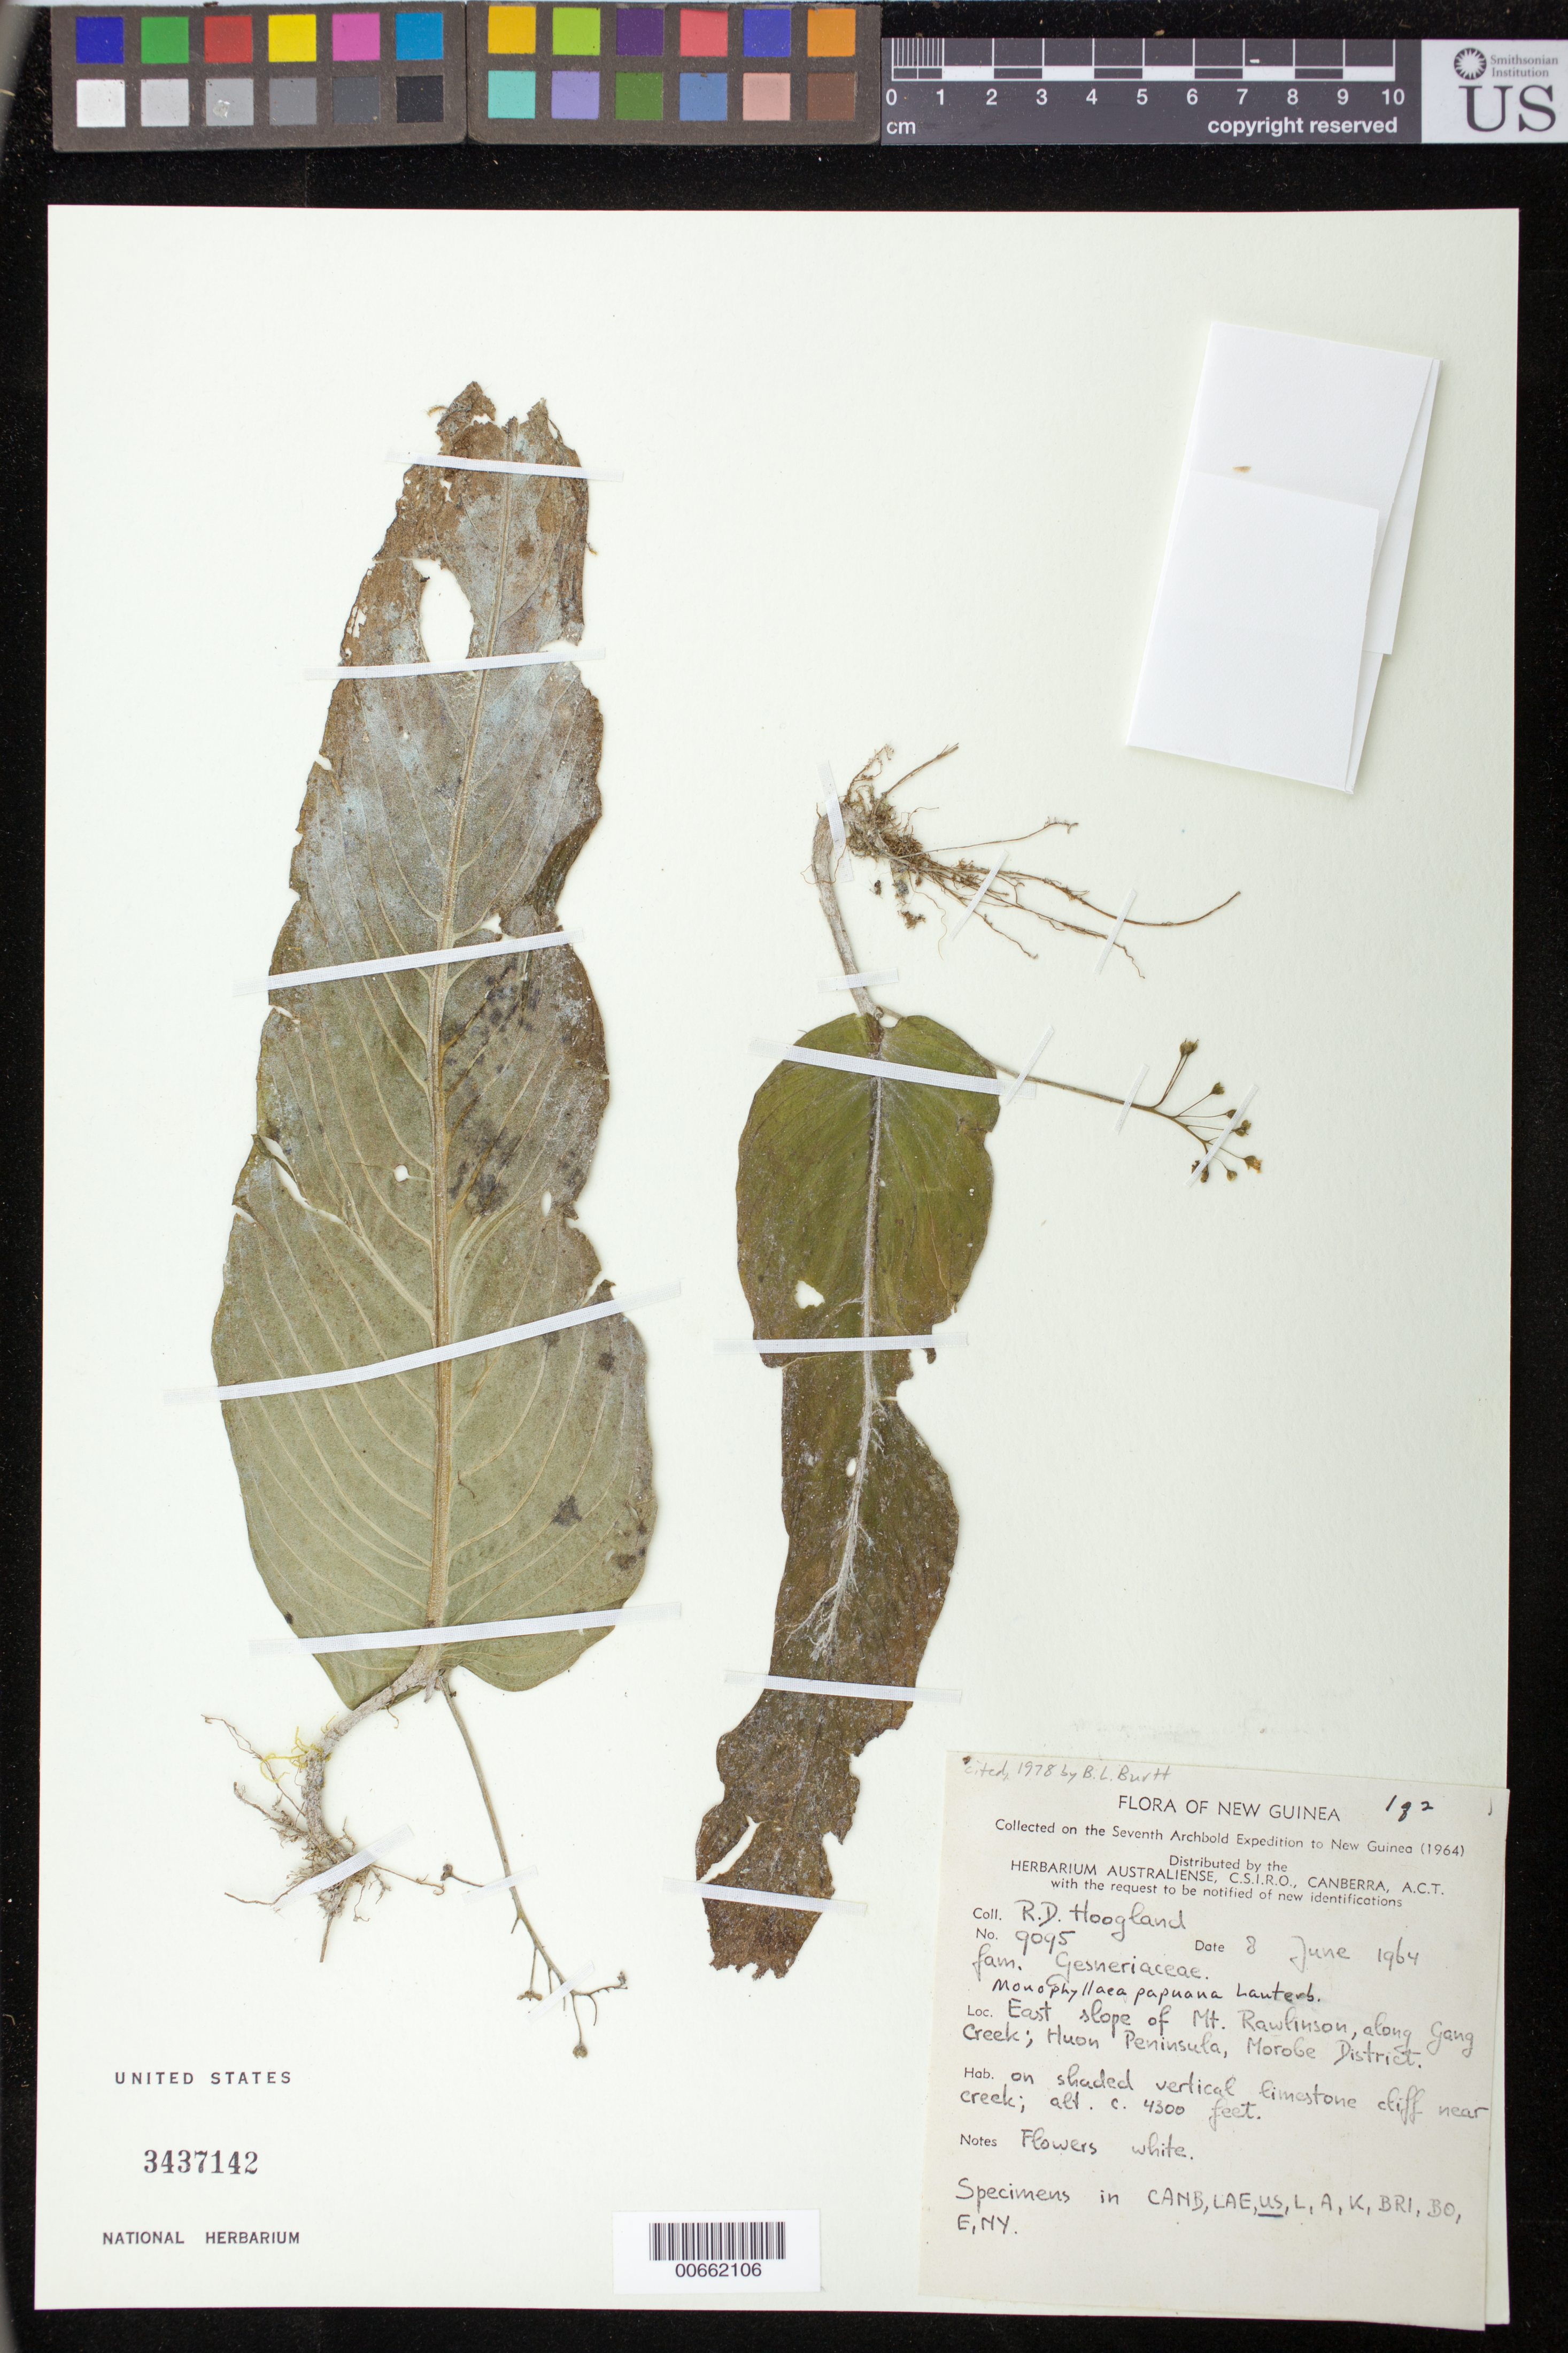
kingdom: Plantae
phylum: Tracheophyta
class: Magnoliopsida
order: Lamiales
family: Gesneriaceae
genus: Monophyllaea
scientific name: Monophyllaea papuana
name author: Lauterb.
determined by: Burtt, B. L.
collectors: R. D. Hoogland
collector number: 9095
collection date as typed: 08 Jun 1964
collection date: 1964-06-08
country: Papua New Guinea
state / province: Morobe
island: New Guinea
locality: East slope of Mt. Rawlinson, along Gang Creek; Huon Peninsula, Morobe District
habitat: On shaded vertical limestone cliff near creek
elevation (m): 1311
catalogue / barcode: US 3437142